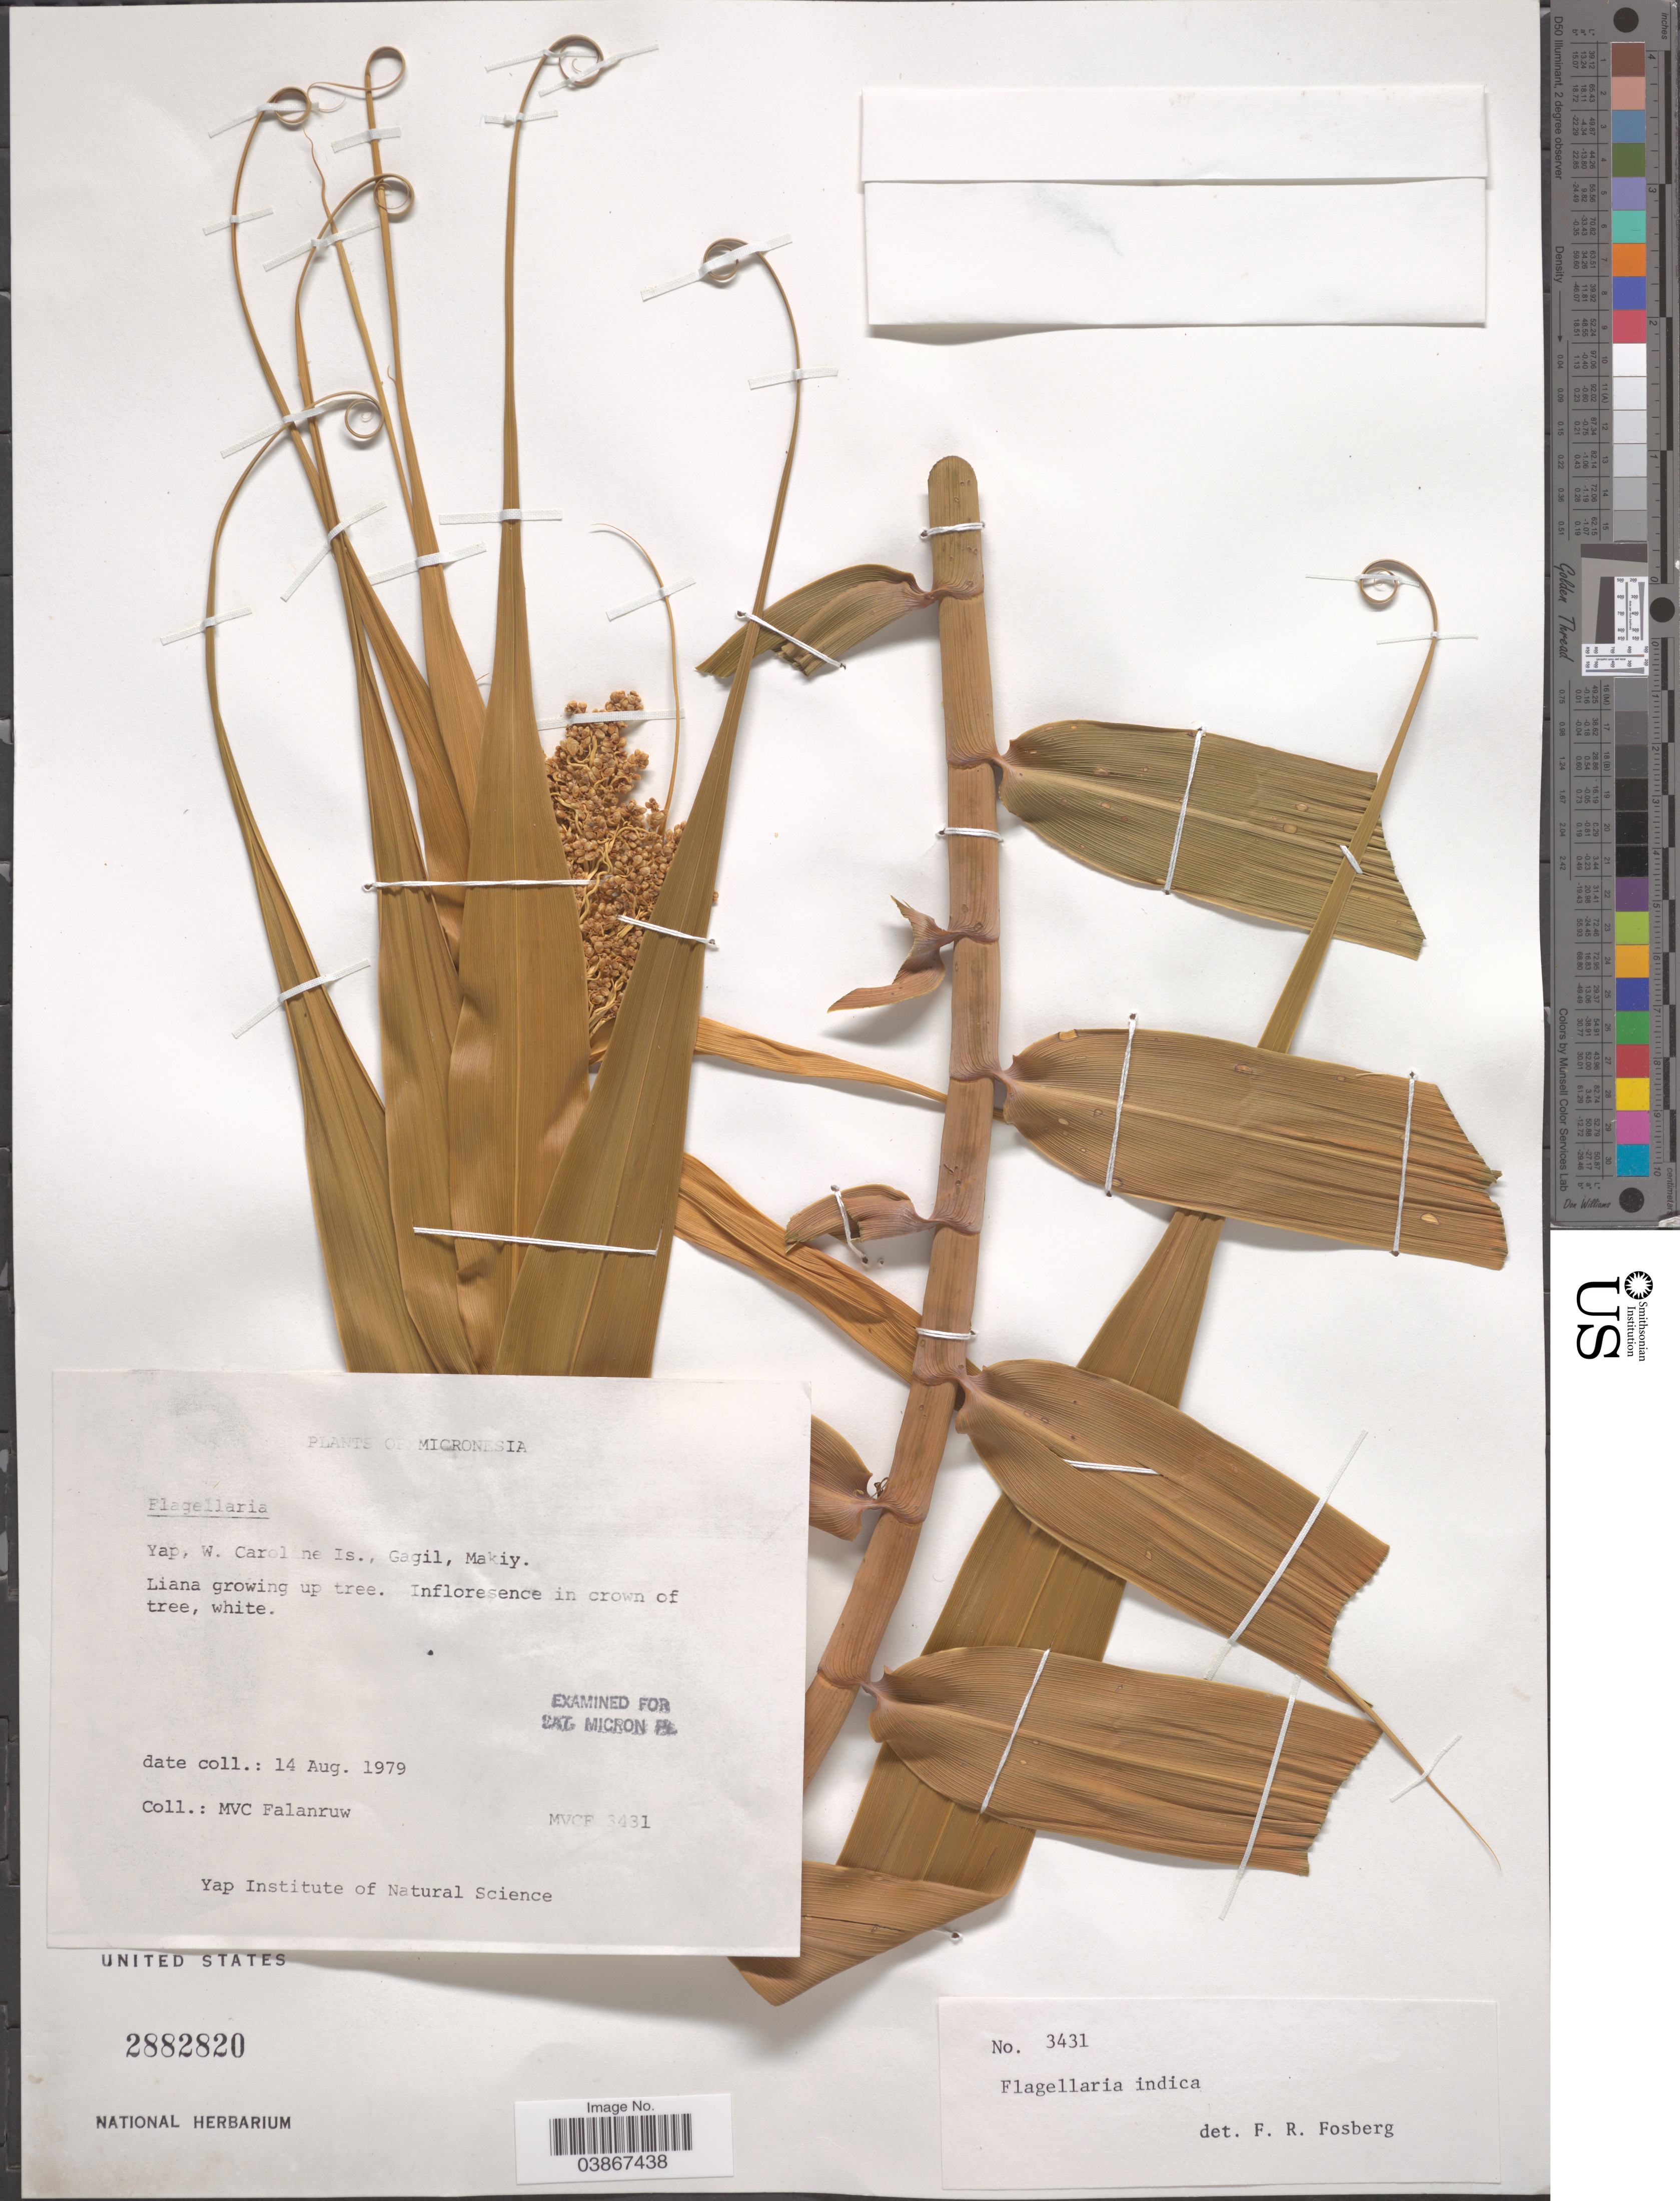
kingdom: Plantae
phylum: Tracheophyta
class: Liliopsida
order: Poales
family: Flagellariaceae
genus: Flagellaria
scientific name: Flagellaria indica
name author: L.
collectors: M. V. Falanruw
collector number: MVCF 3431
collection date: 1979-08-14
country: Micronesia, Federated States of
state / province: Yap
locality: Yap, W. Caroline Is., Gagi, Makiy.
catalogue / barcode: US 2882820